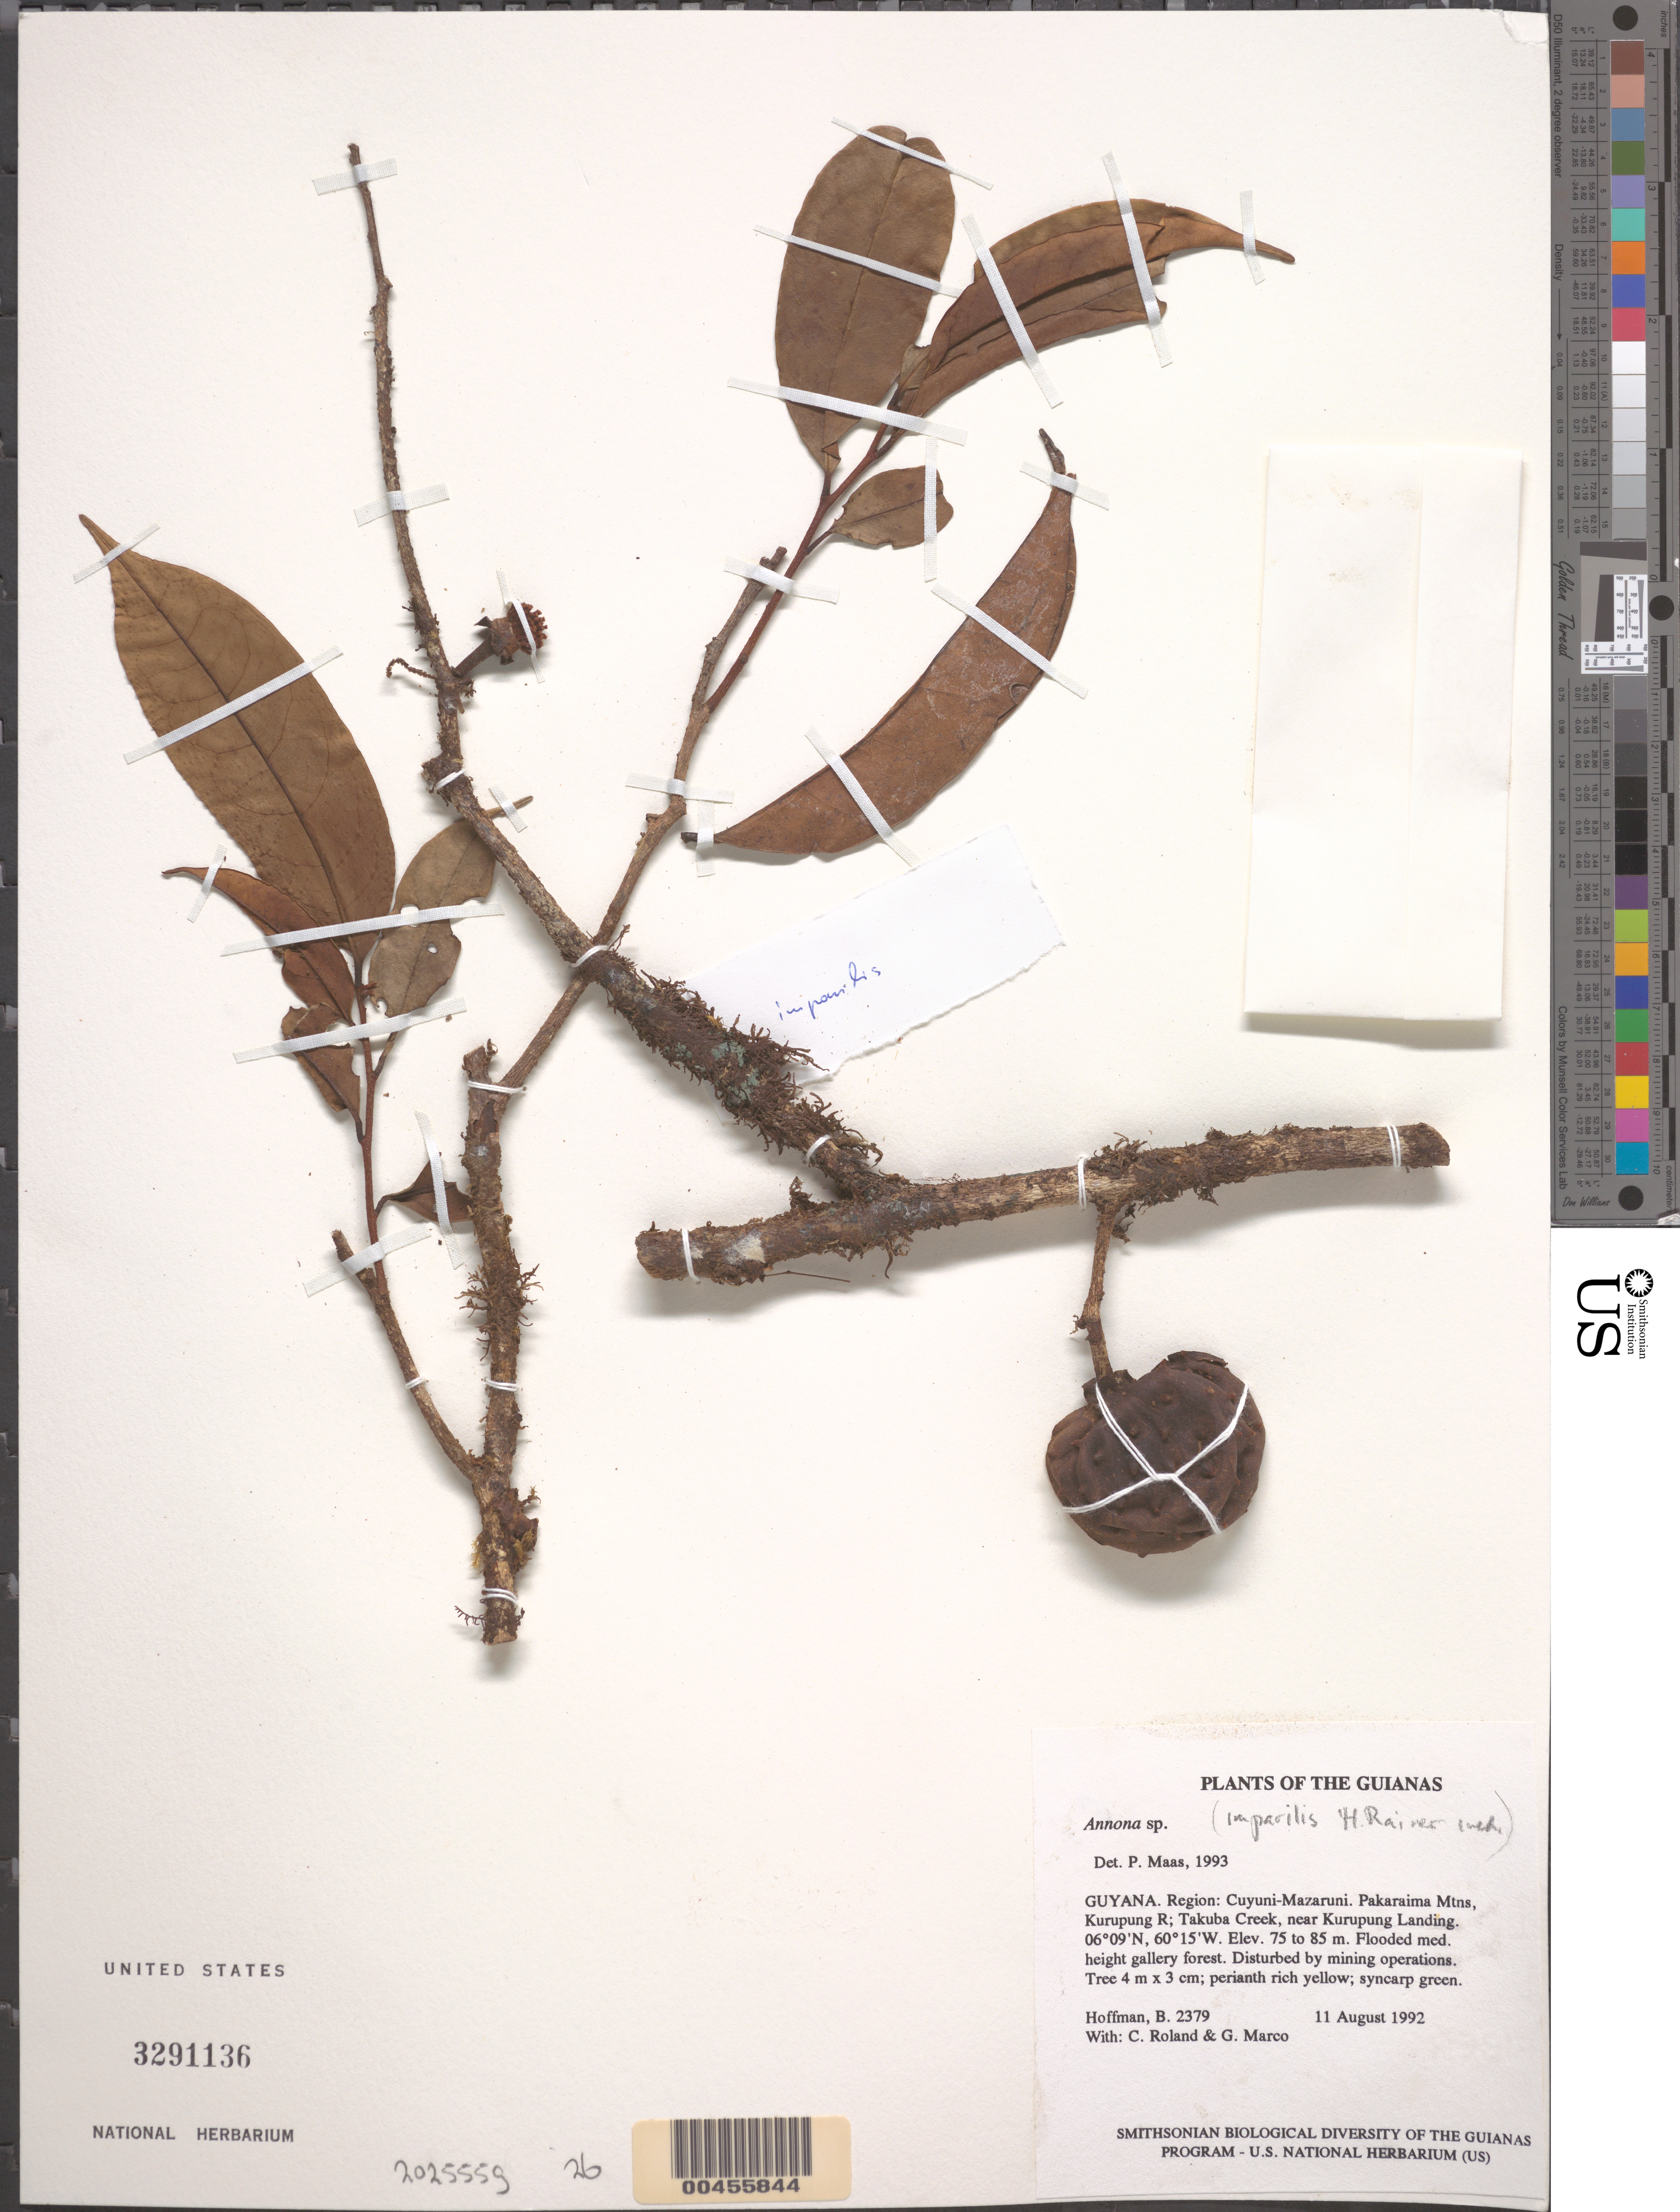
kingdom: Plantae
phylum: Tracheophyta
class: Magnoliopsida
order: Magnoliales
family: Annonaceae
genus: Annona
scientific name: Annona imparilis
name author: H. Rainer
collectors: B. Hoffman, C. Roland & G. Marco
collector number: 2379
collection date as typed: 11 August 1992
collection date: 1992-08-11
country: Guyana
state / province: Cuyuni-Mazaruni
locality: Pakaraima Mountains, Kurupung River; Takuba Creek, near Kurupung Landing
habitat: Flooded med. height gallery forest. Disturbed by mining operations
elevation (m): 75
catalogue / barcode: US 3291136